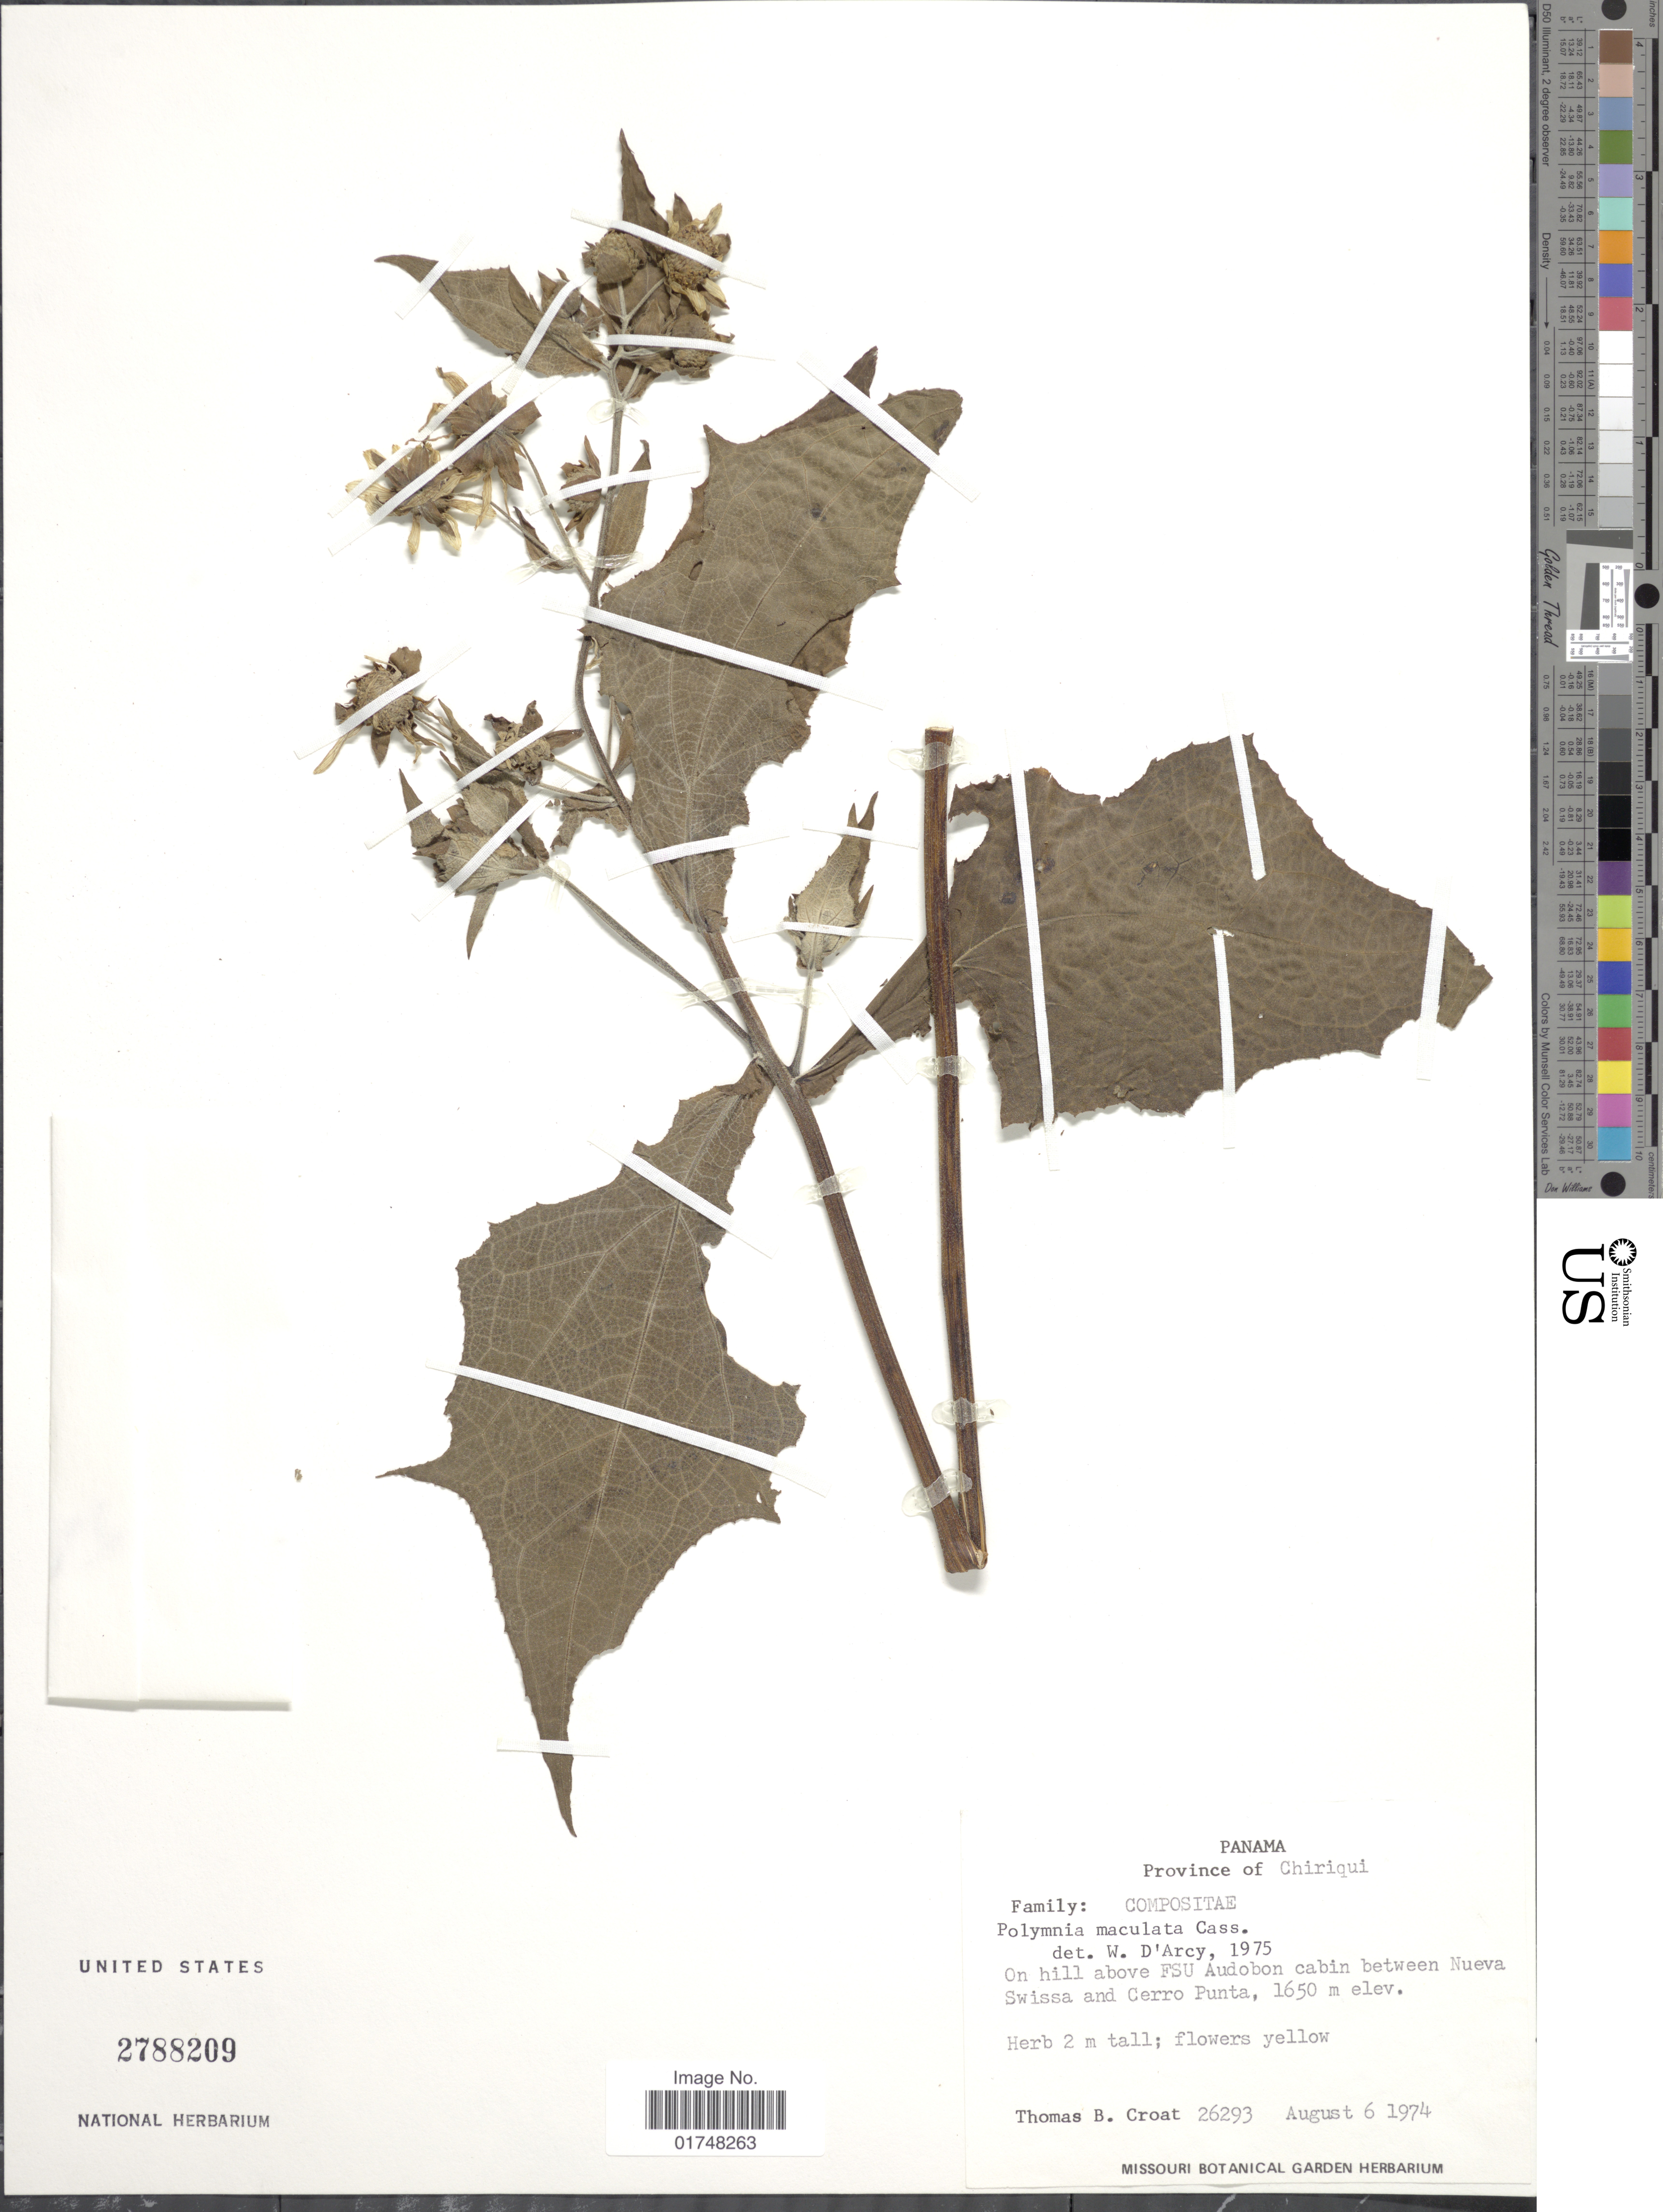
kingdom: Plantae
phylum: Tracheophyta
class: Magnoliopsida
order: Asterales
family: Asteraceae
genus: Smallanthus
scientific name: Smallanthus maculatus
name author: (Cav.) H. Rob.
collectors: T. B. Croat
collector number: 26293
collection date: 1974-08-06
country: Panama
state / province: Chiriqui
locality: On hill above FSU Audobon cabin between Nueva Swissa and Cerro Punta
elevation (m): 1650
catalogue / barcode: US 2788209